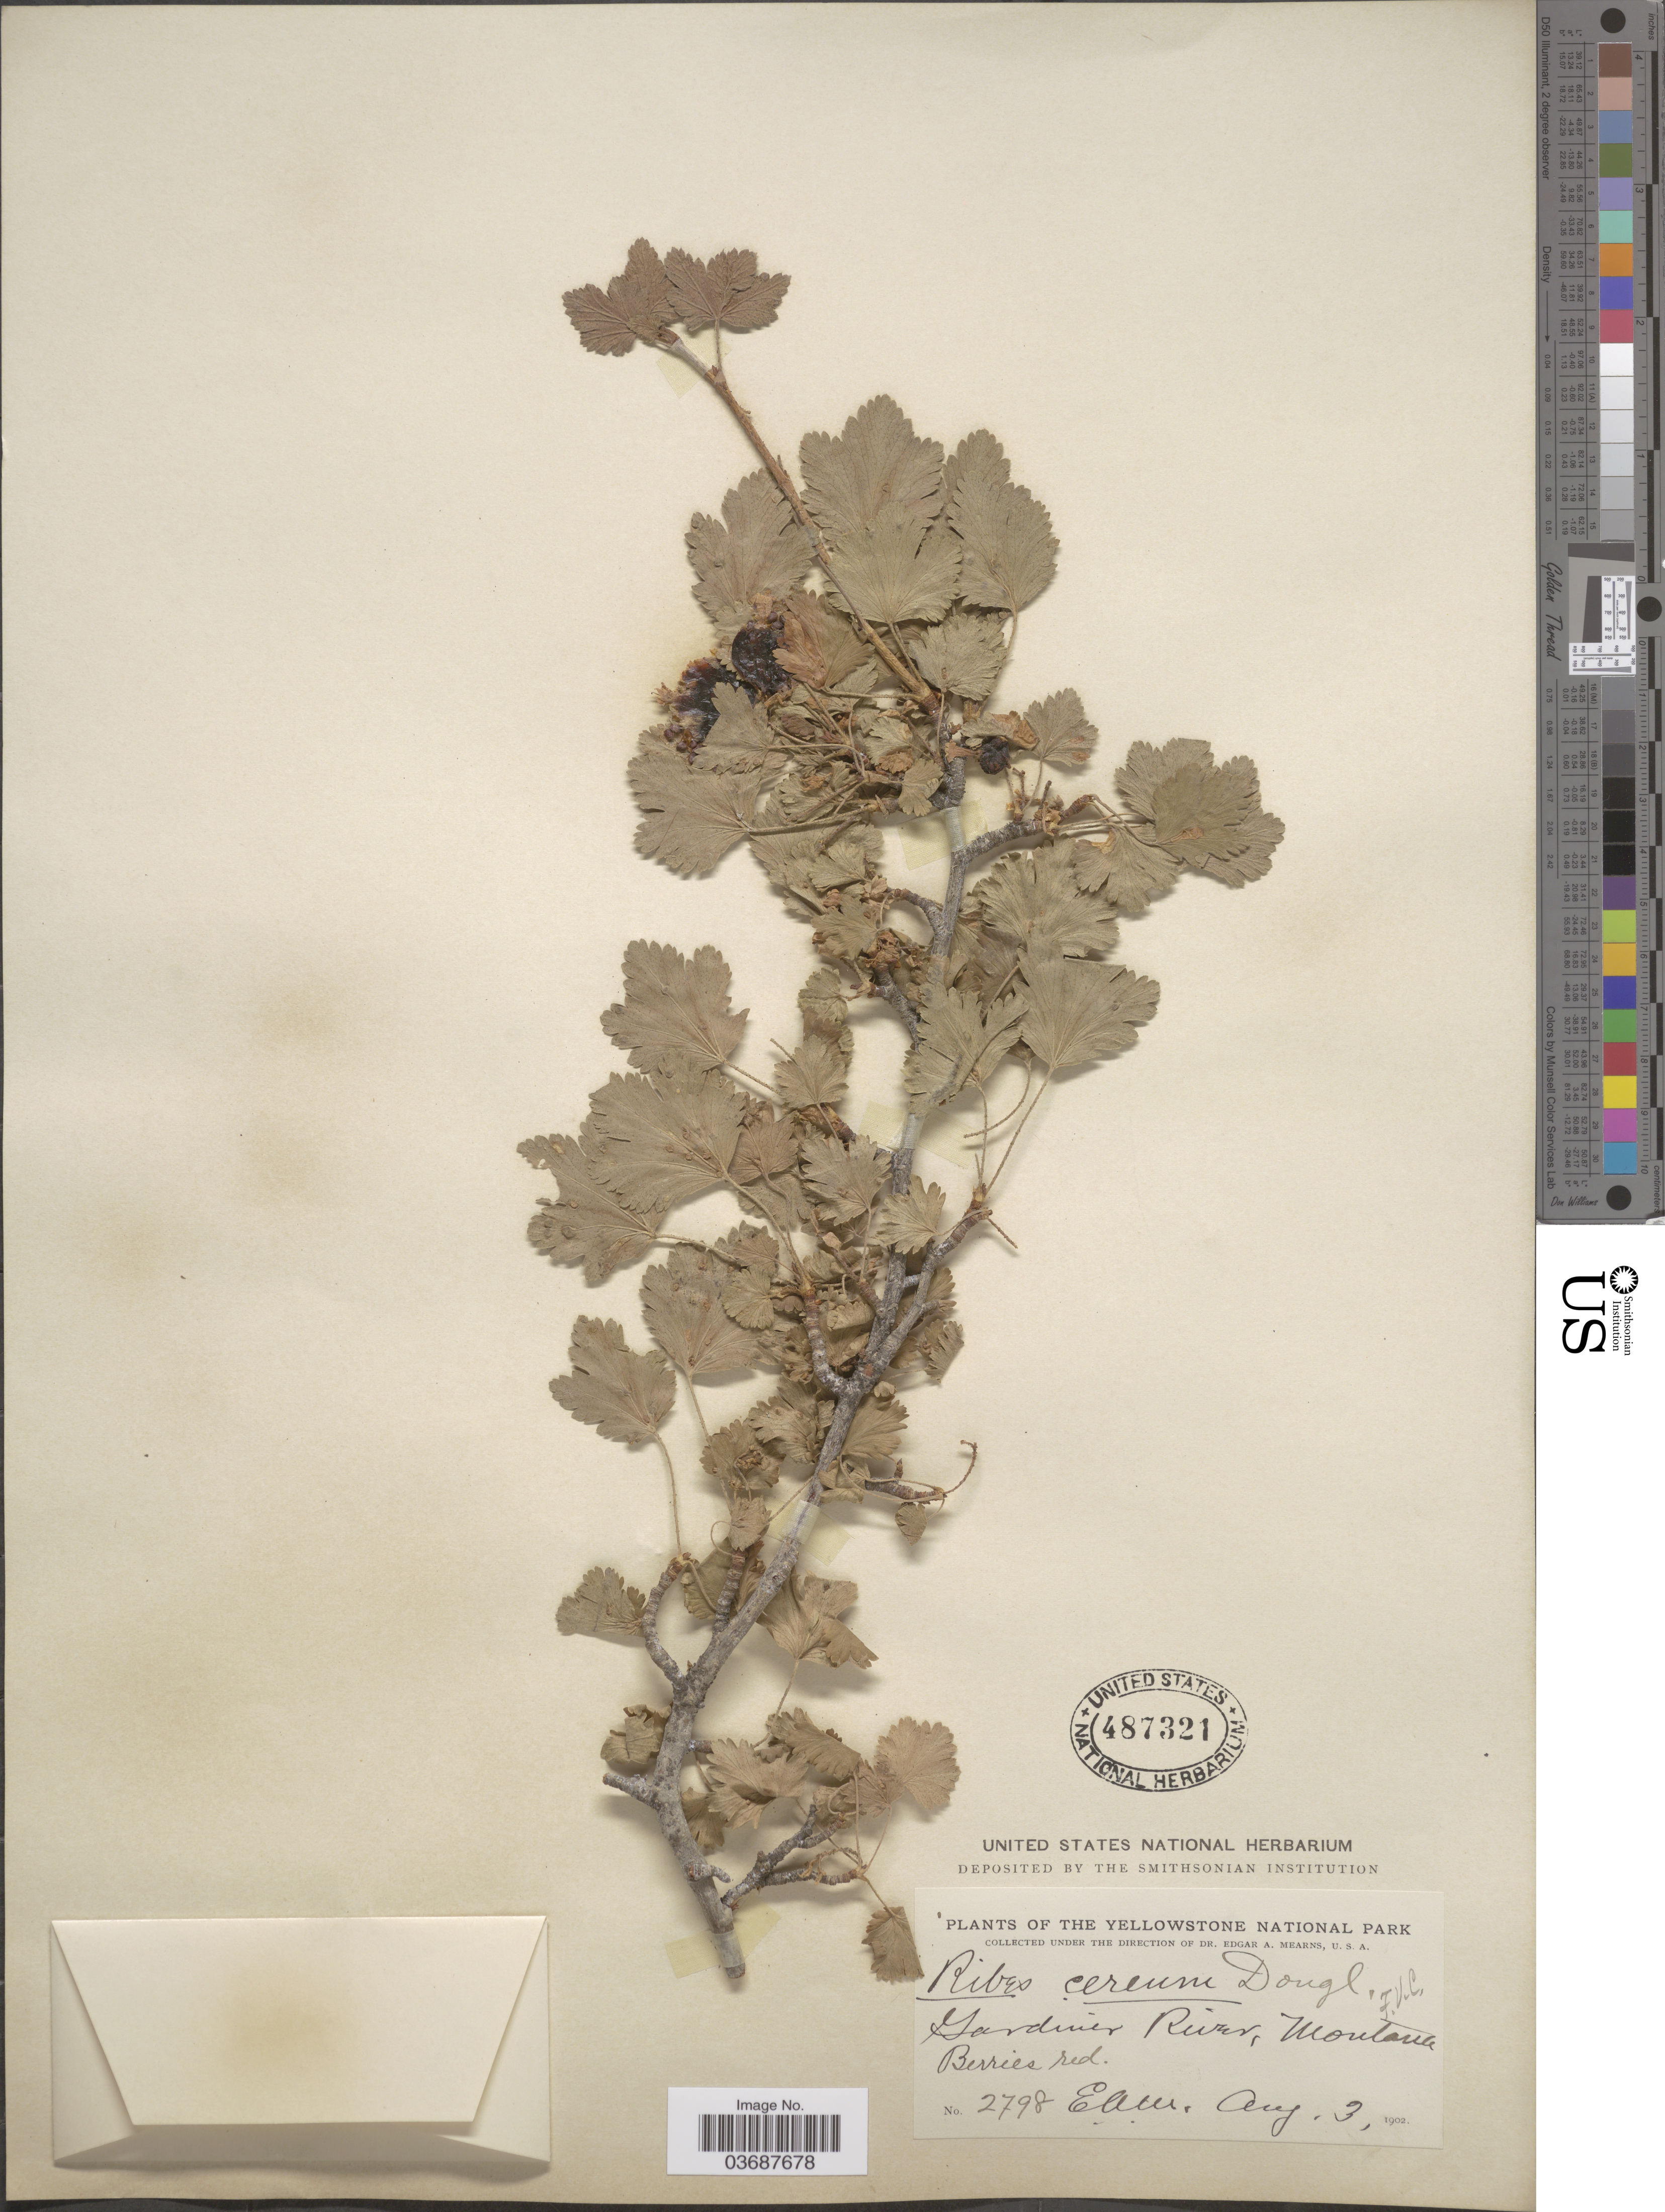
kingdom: Plantae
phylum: Tracheophyta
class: Magnoliopsida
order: Saxifragales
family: Grossulariaceae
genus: Ribes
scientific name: Ribes inebrians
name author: Lindl.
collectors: E. A. Mearns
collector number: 2798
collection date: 1902-08-03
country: United States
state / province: Montana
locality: The Yellowstone National Park. Gardiner River.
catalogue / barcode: US 487321